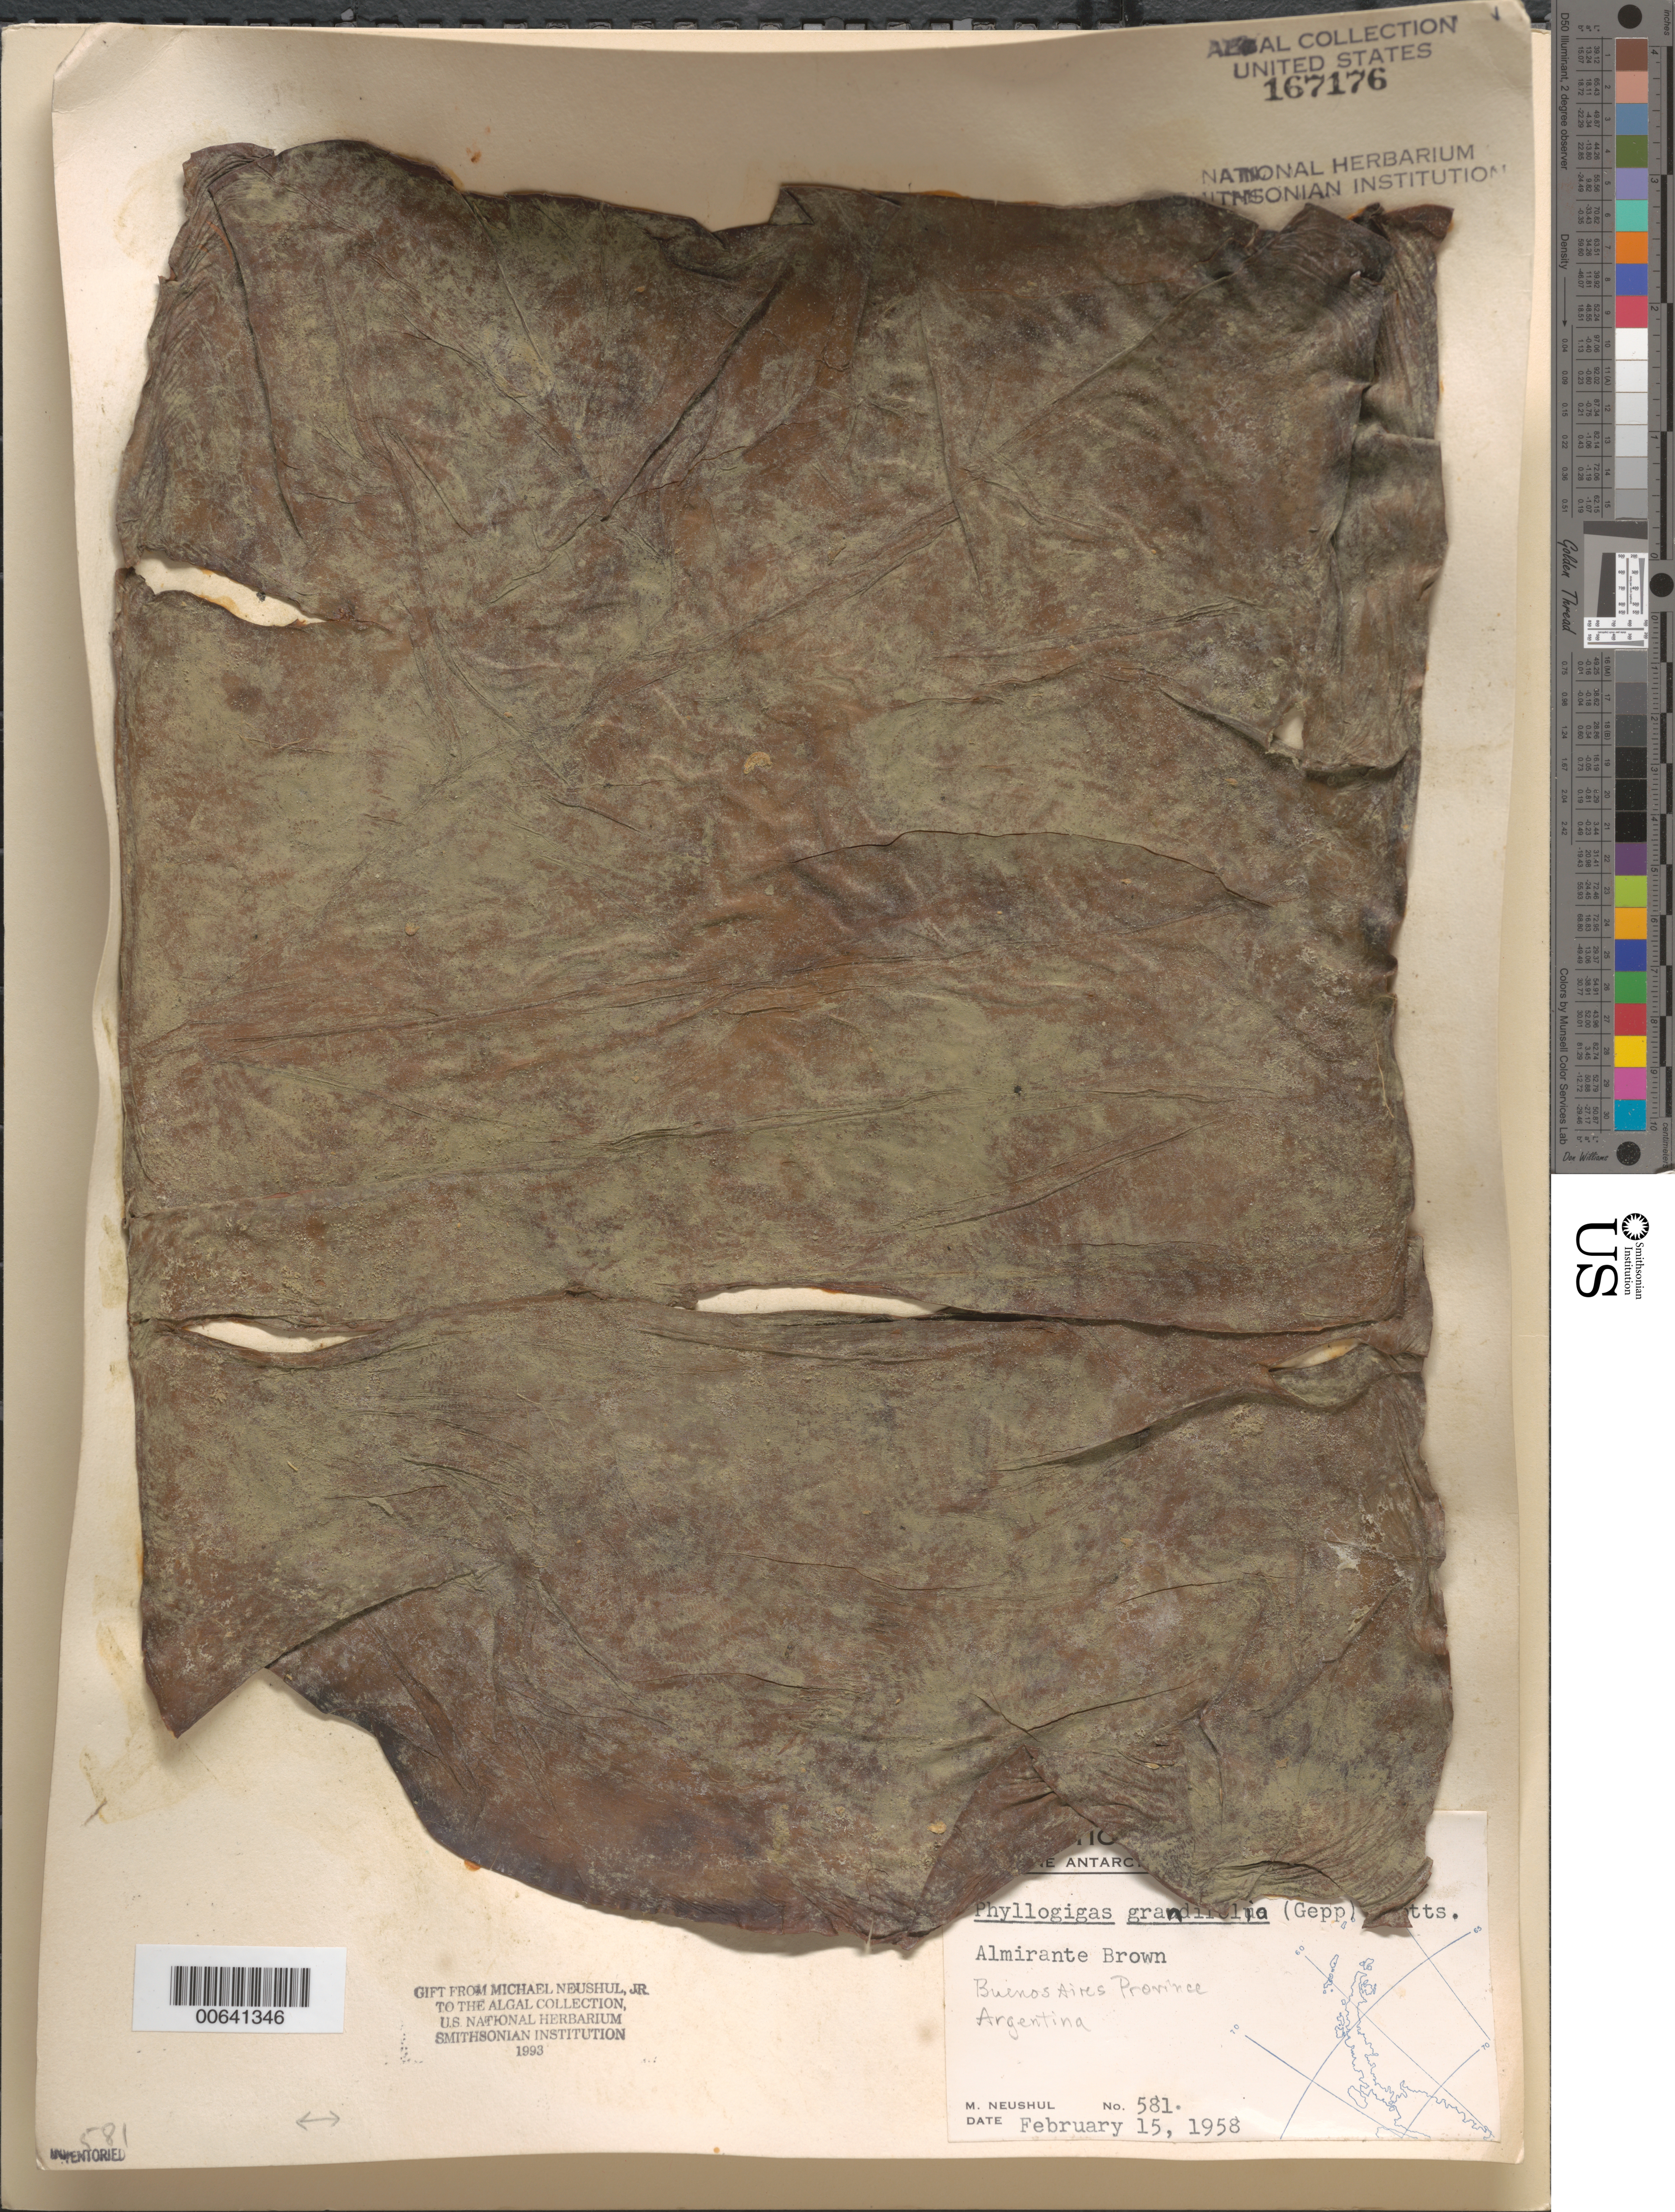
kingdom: Chromista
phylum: Ochrophyta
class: Phaeophyceae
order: Desmarestiales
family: Desmarestiaceae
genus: Himantothallus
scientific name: Himantothallus grandifolius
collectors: M. Neushul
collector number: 581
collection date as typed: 15 Feb 1958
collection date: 1958-02-15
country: Argentina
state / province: Buenos Aires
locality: Almirante Brown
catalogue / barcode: US 167176